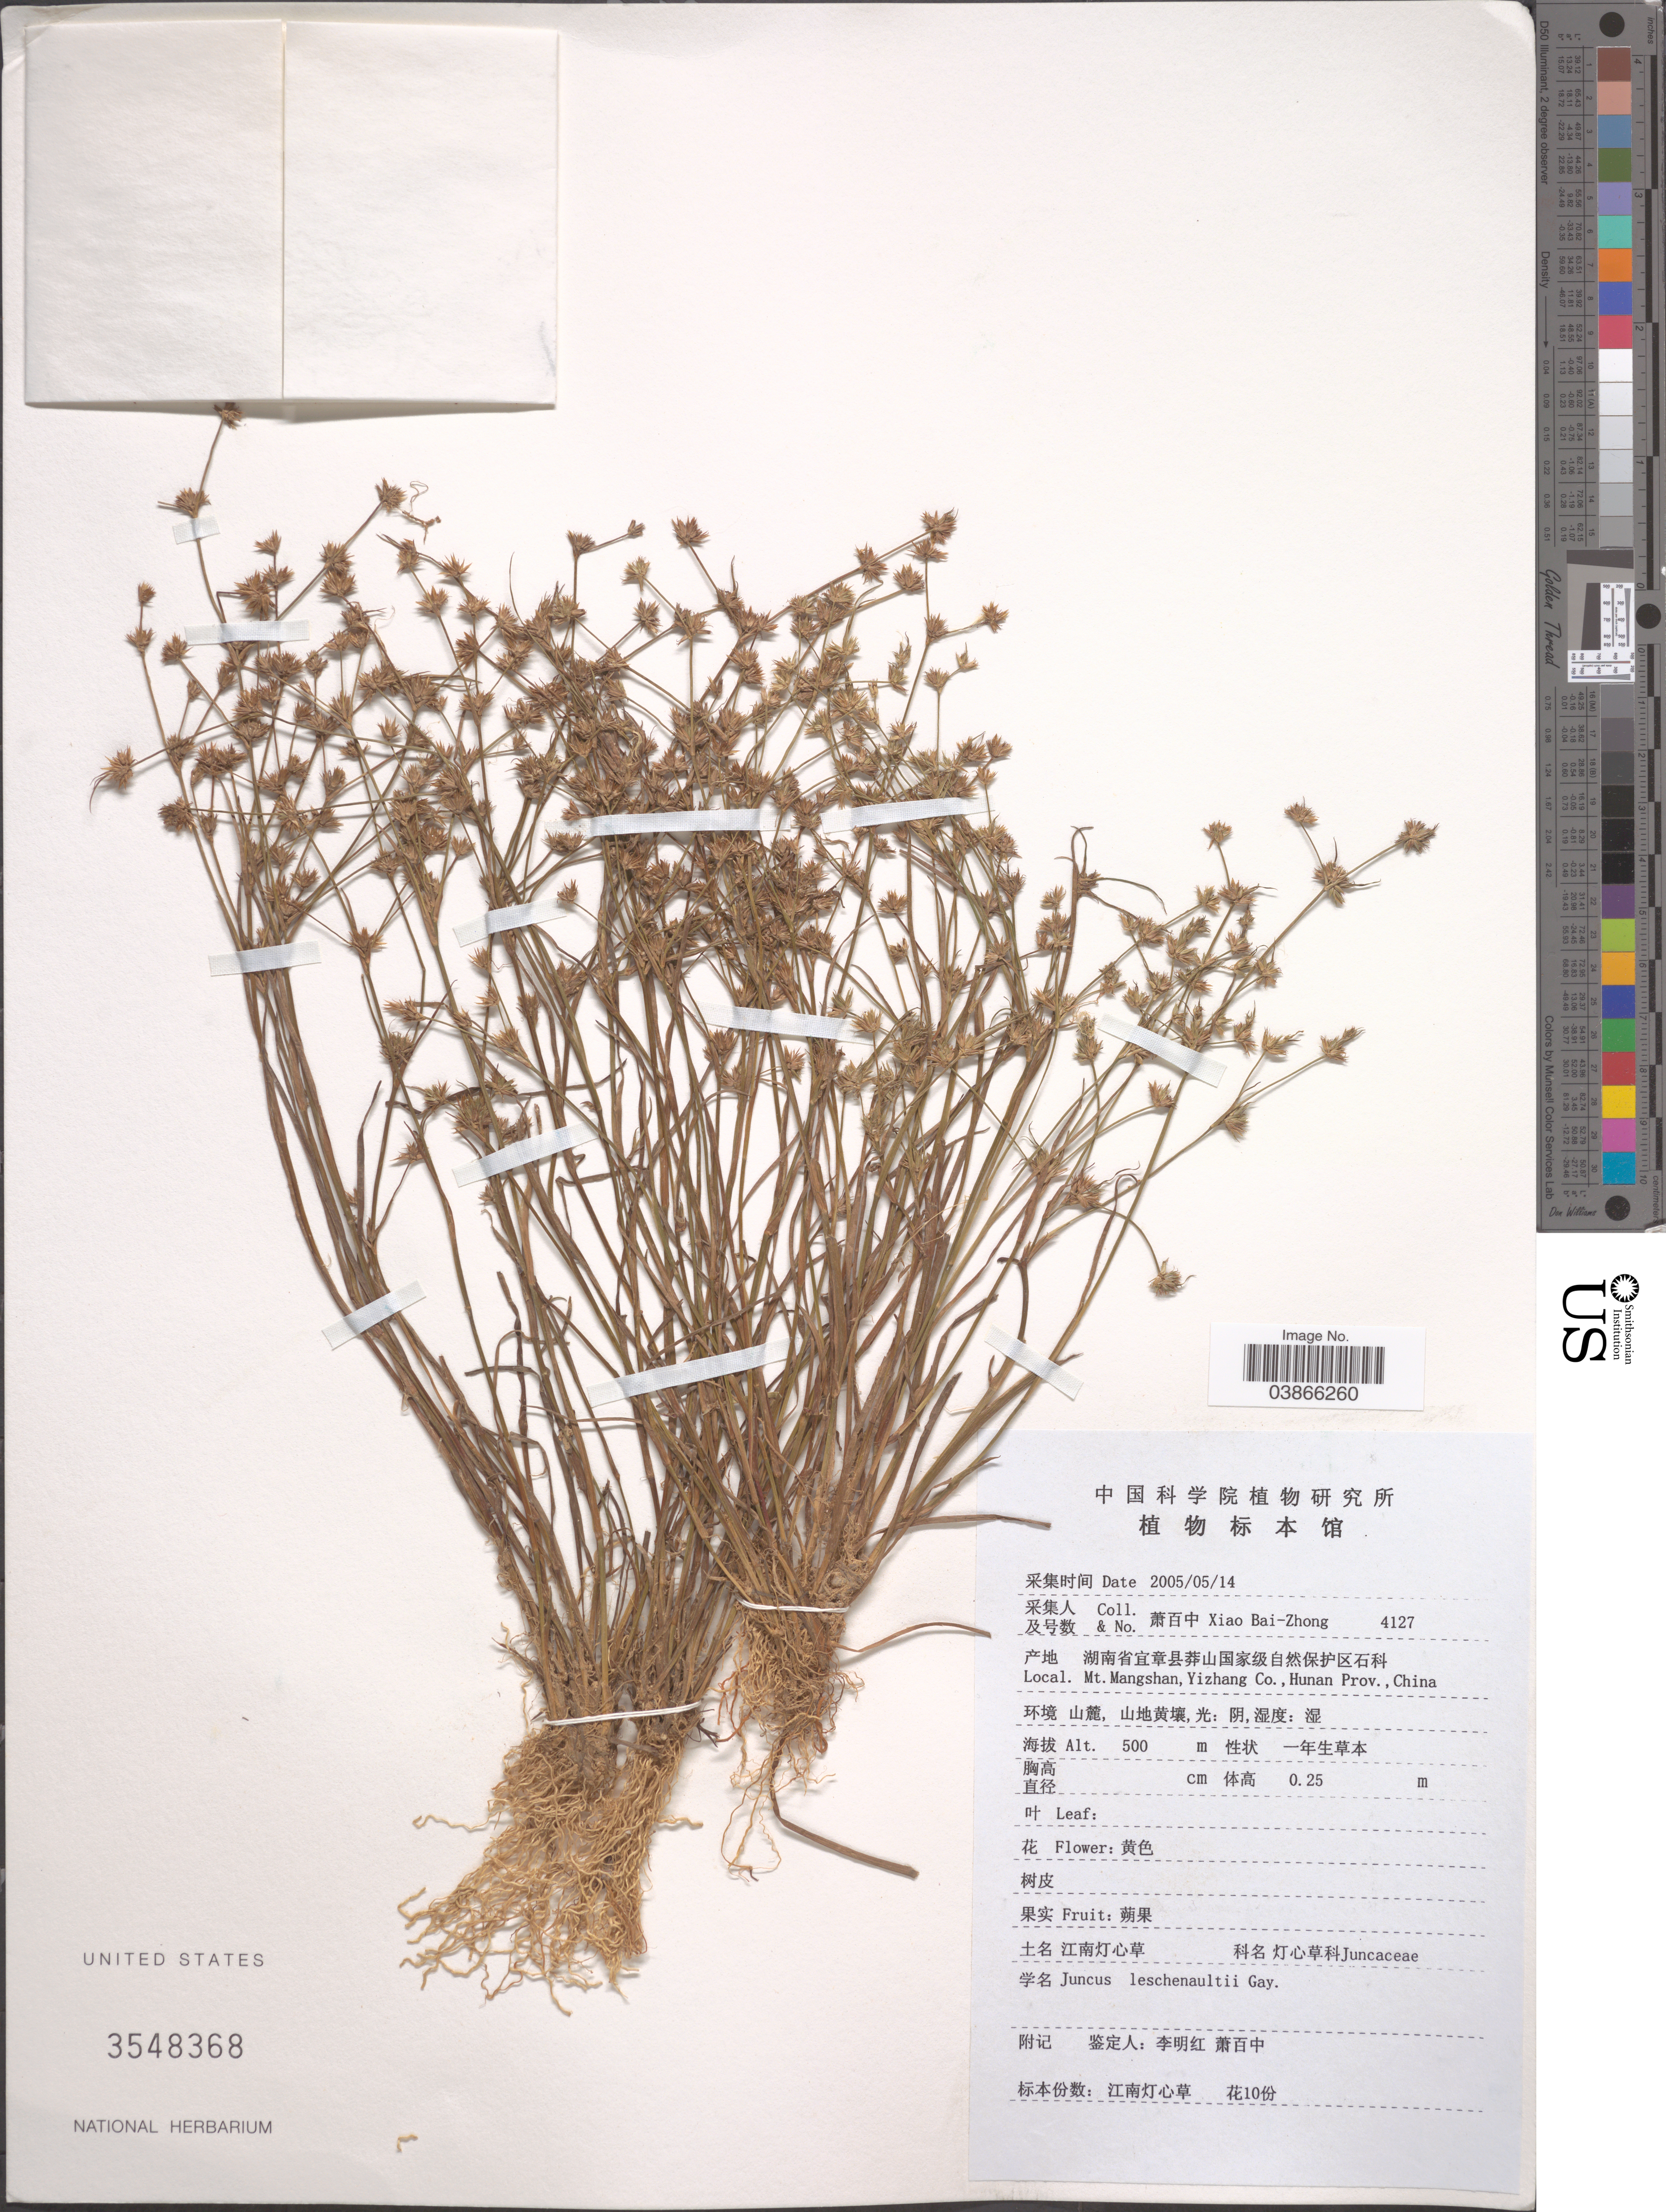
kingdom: Plantae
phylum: Tracheophyta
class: Liliopsida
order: Poales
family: Juncaceae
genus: Juncus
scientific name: Juncus leschenaultii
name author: J. Gay ex Laharpe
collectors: B. Z. Xiao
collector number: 4127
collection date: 2005-05-14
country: China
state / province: Hunan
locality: Mt. Mangshan, Yizhang Co.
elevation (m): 500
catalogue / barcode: US 3548368